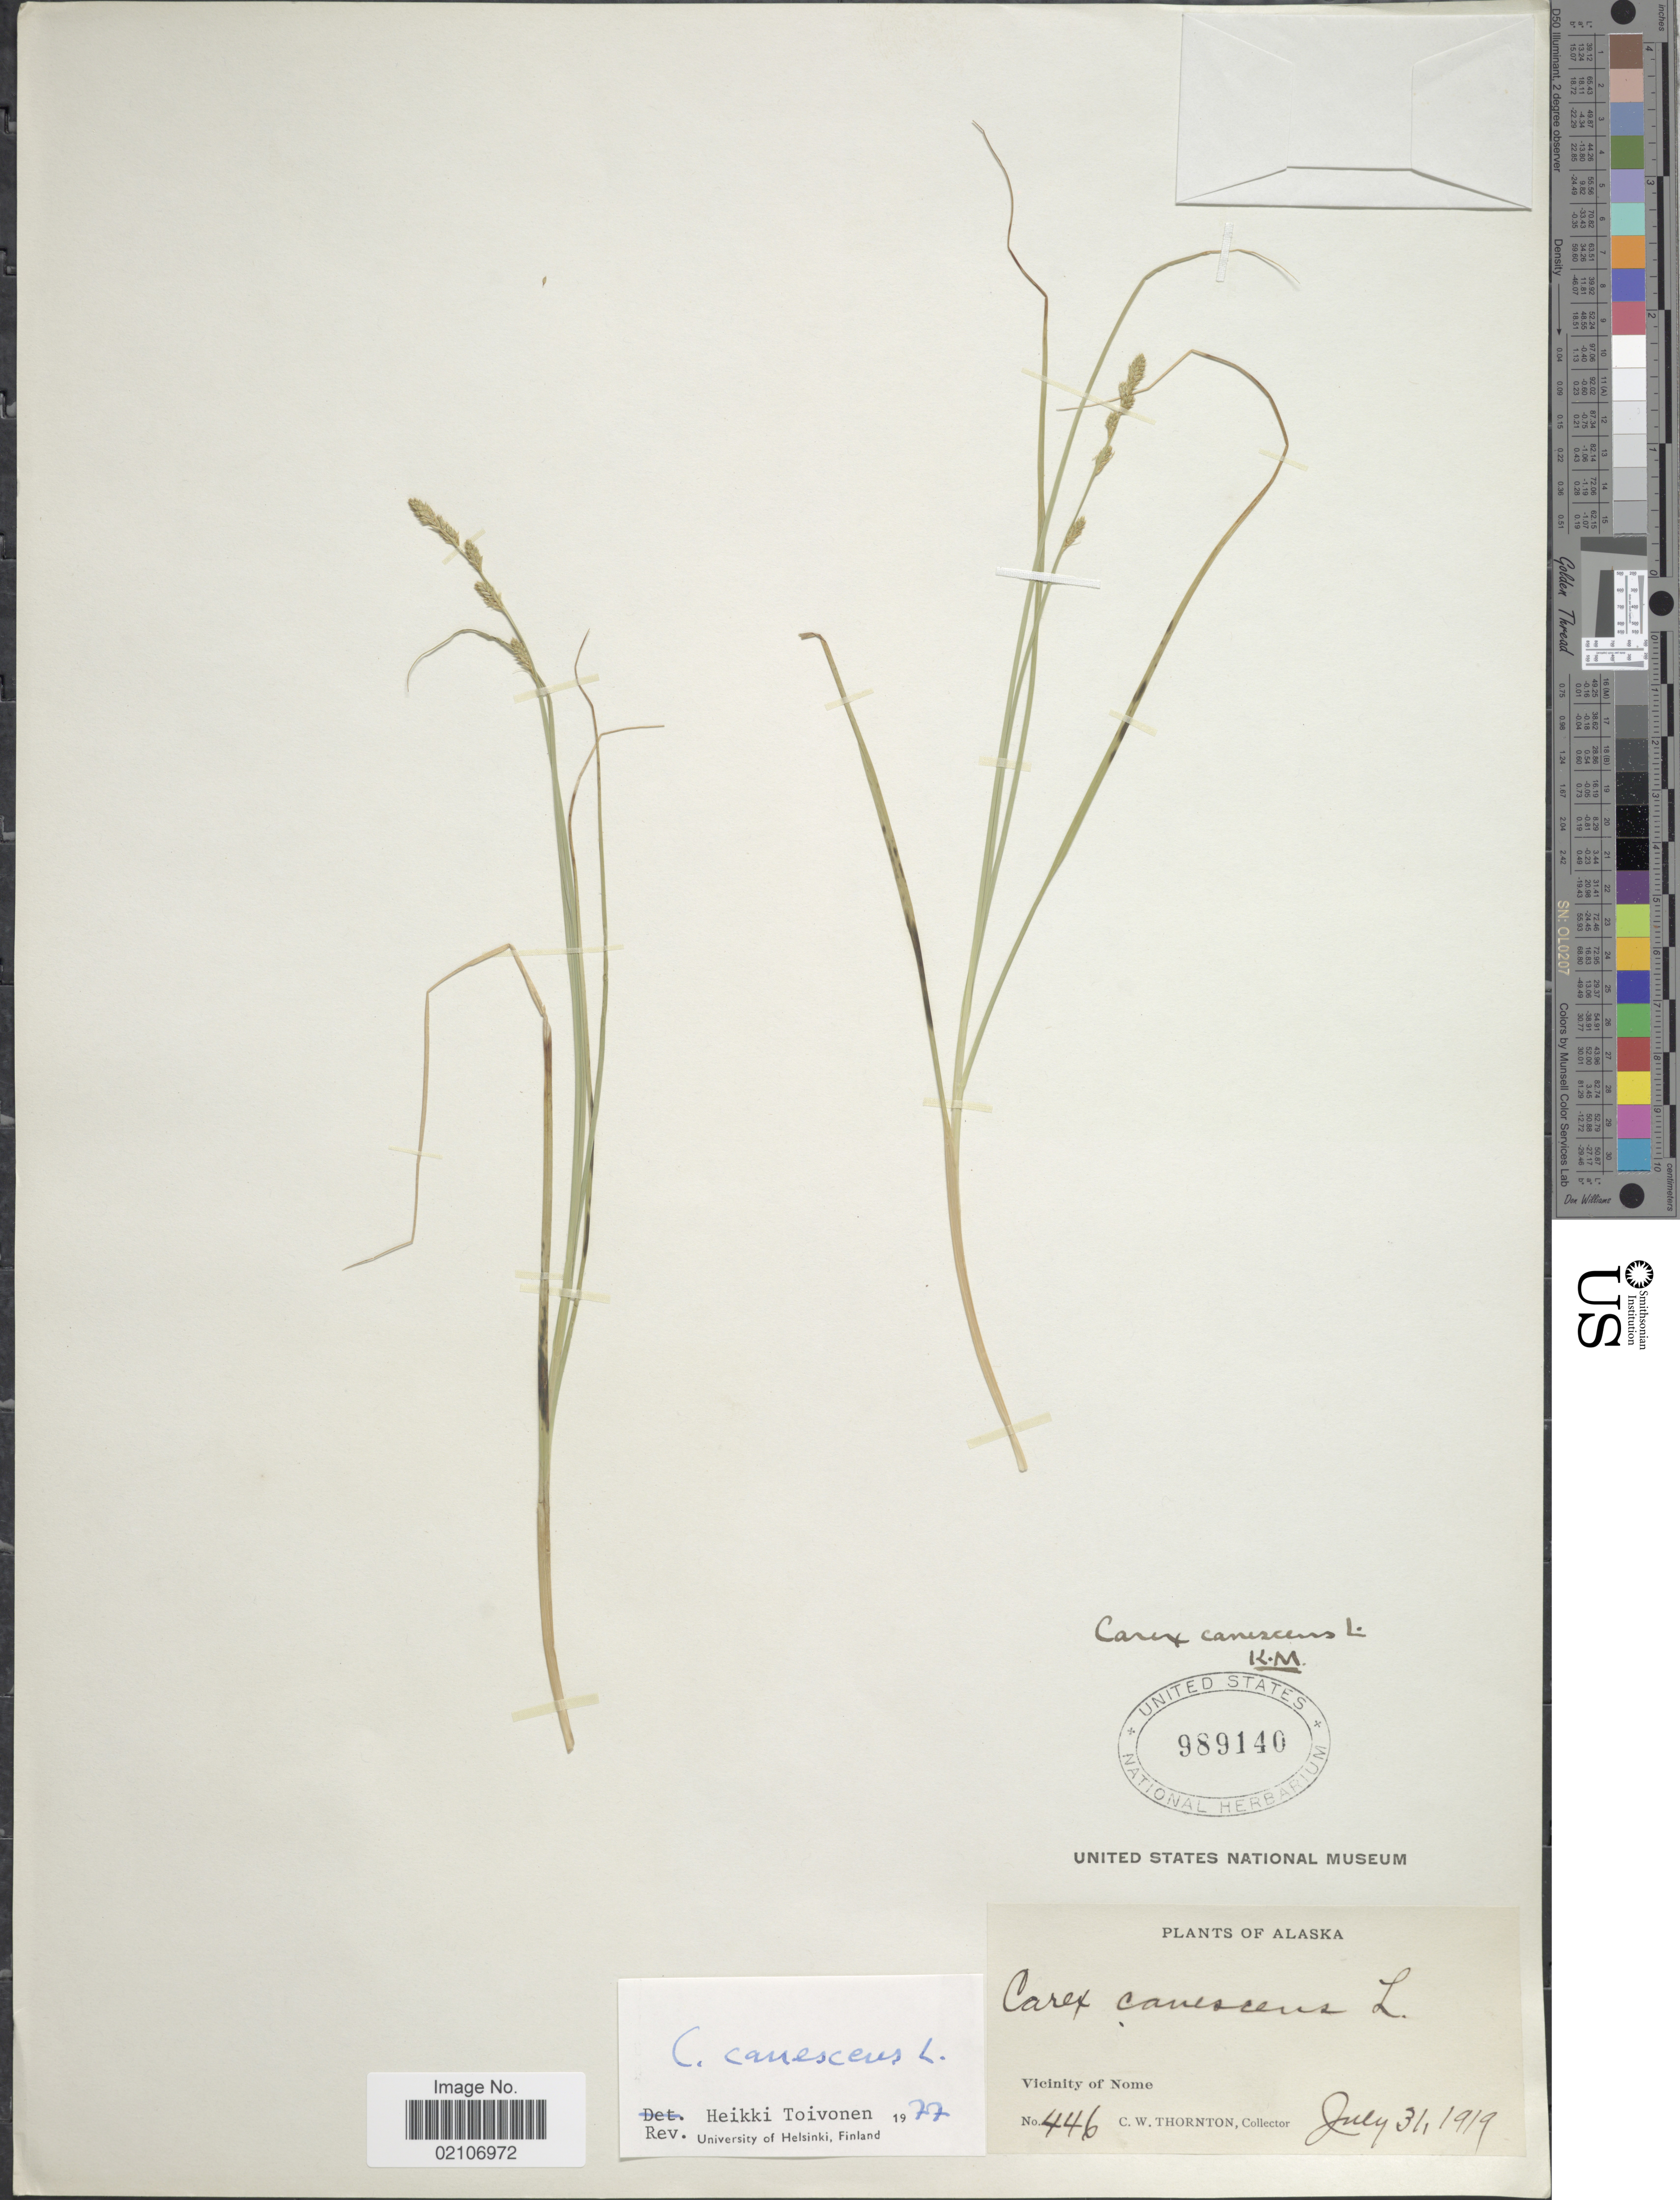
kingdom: Plantae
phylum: Tracheophyta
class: Liliopsida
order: Poales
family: Cyperaceae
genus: Carex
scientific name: Carex canescens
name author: L.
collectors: C. Thornton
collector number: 446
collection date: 1919-07-31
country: United States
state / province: Alaska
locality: Vicinity of Nome.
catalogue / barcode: US 989140